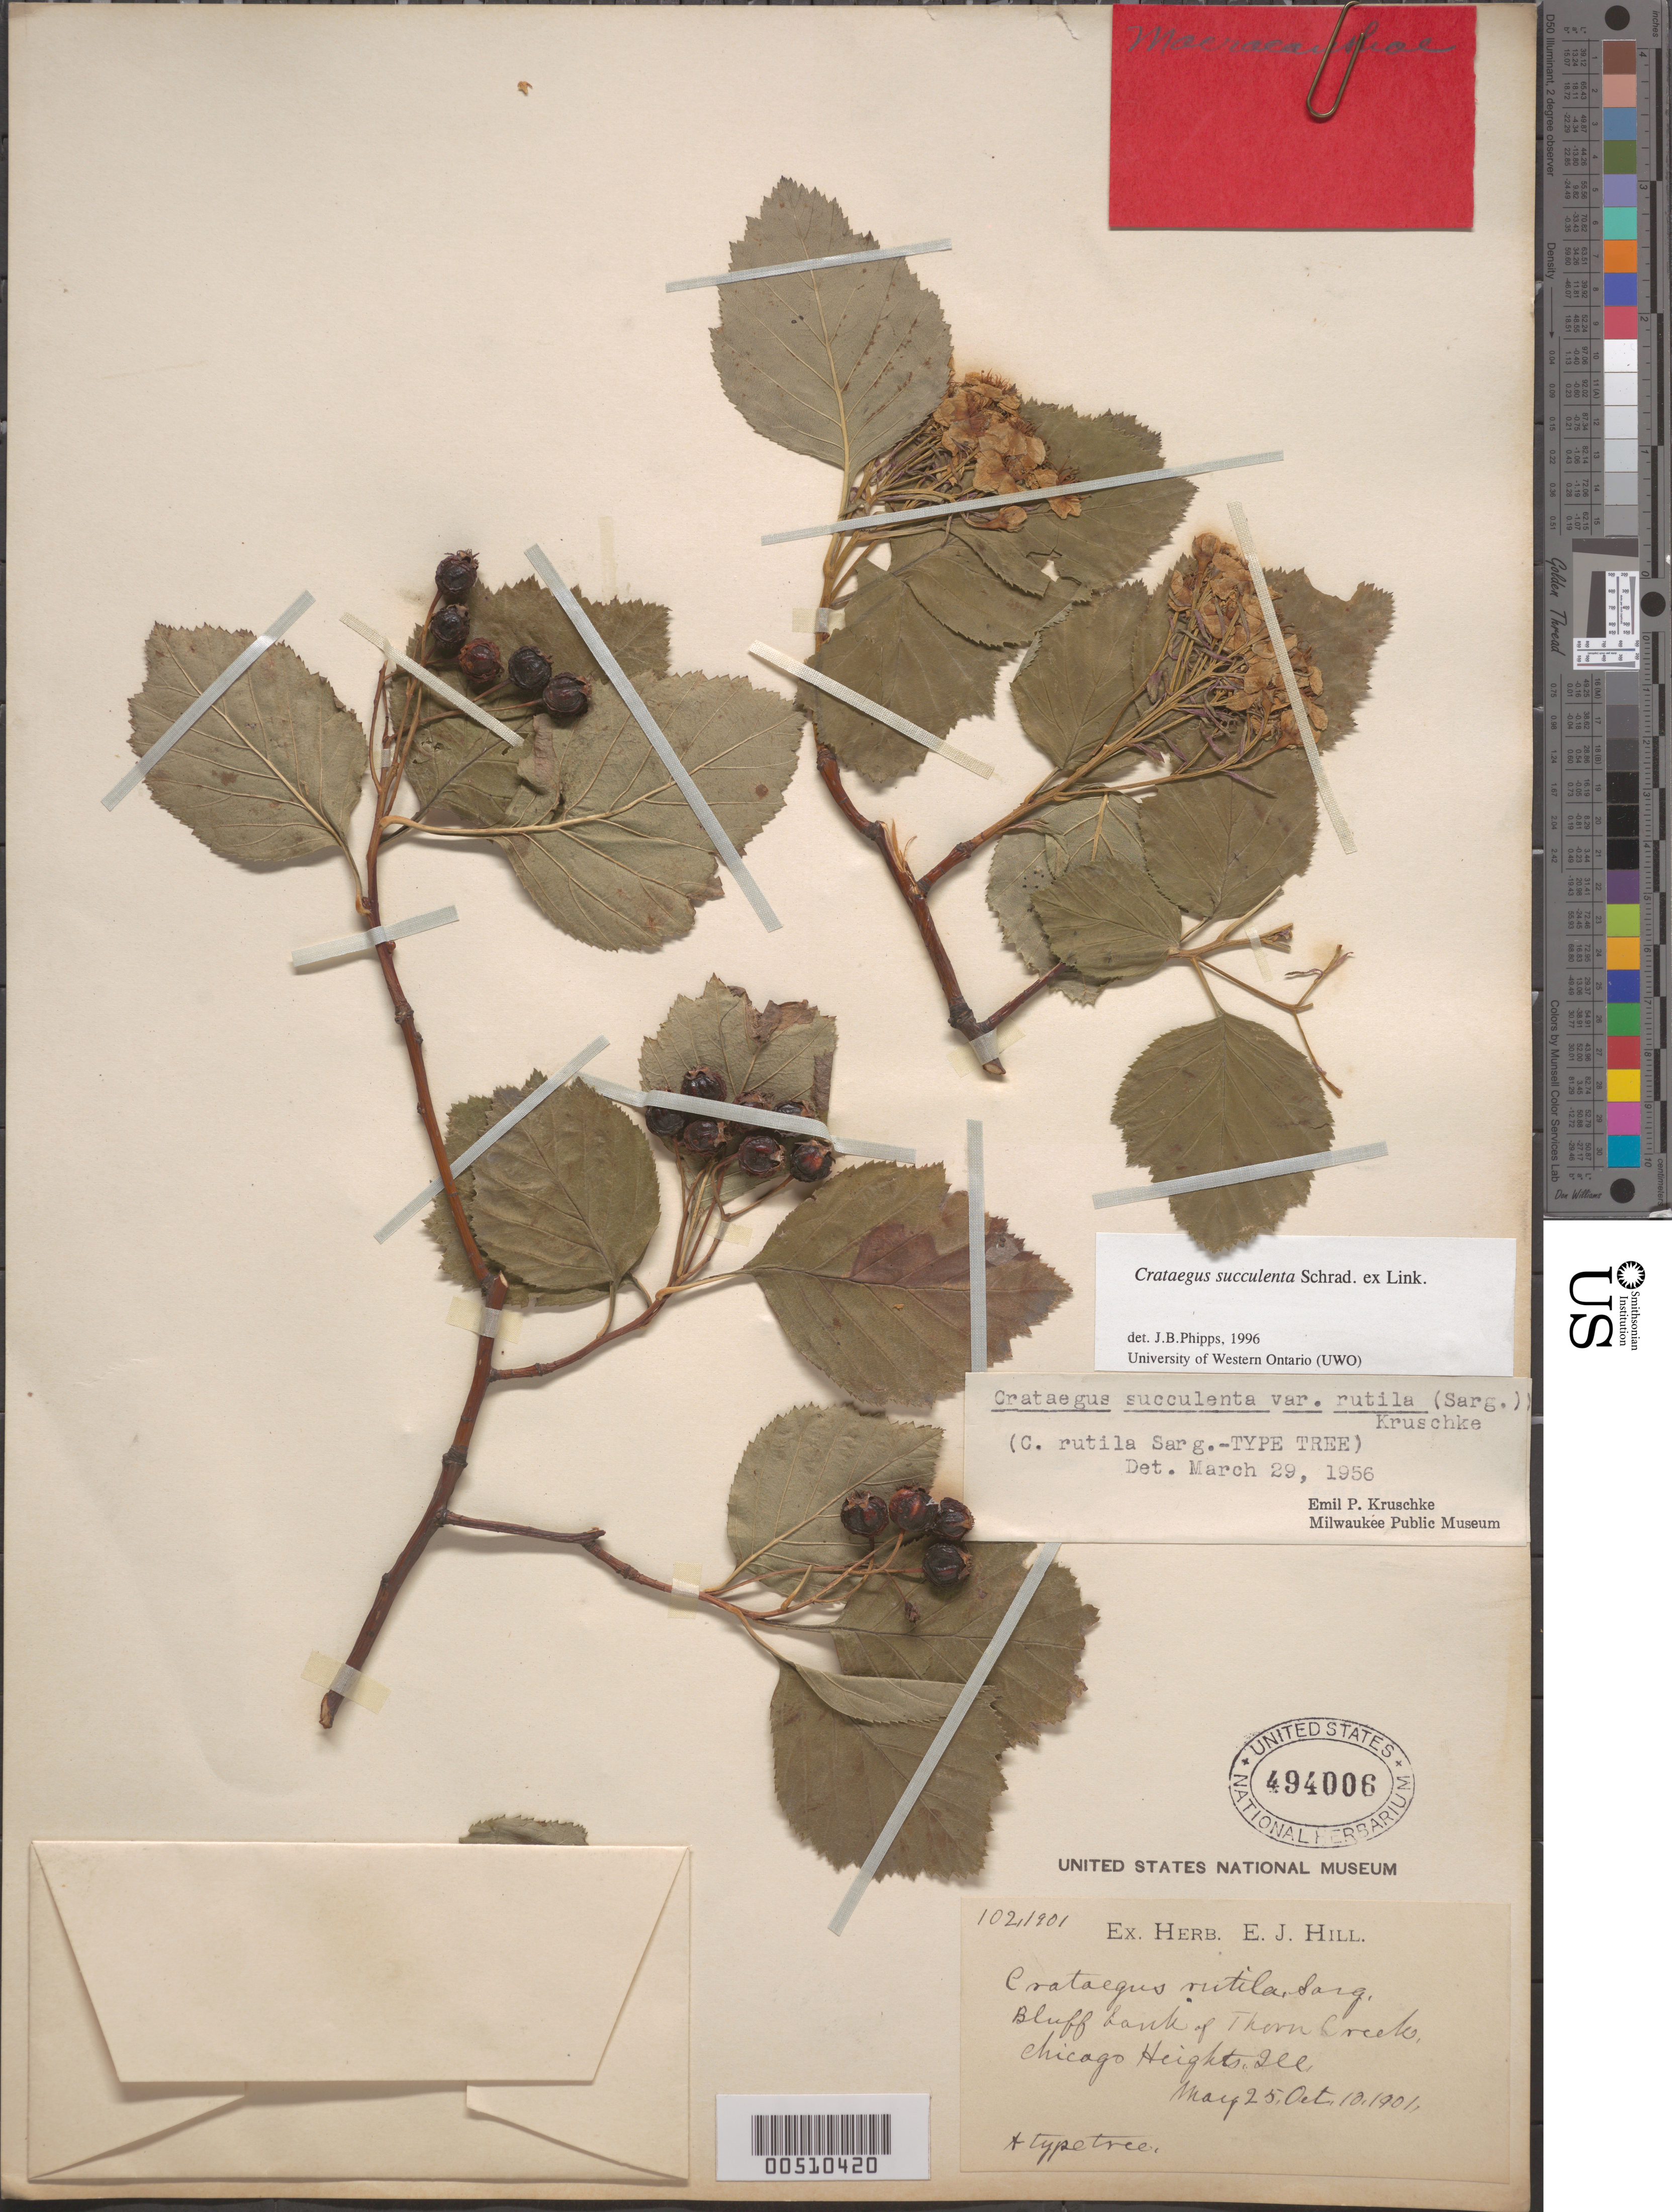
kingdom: Plantae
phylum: Tracheophyta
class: Magnoliopsida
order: Rosales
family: Rosaceae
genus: Crataegus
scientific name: Crataegus succulenta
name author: Schrad. ex Link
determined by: Phipps, James B., (UWO), University of Western Ontario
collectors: ex herb. E.J. Hill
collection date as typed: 25 May 1901 and 10 Oct 1901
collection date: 1901-05-25,1901-10-10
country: United States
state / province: Illinois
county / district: Cook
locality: Bank of Thorn Creek, Chicago Heights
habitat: Bluff bank of creek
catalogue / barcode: US 494006